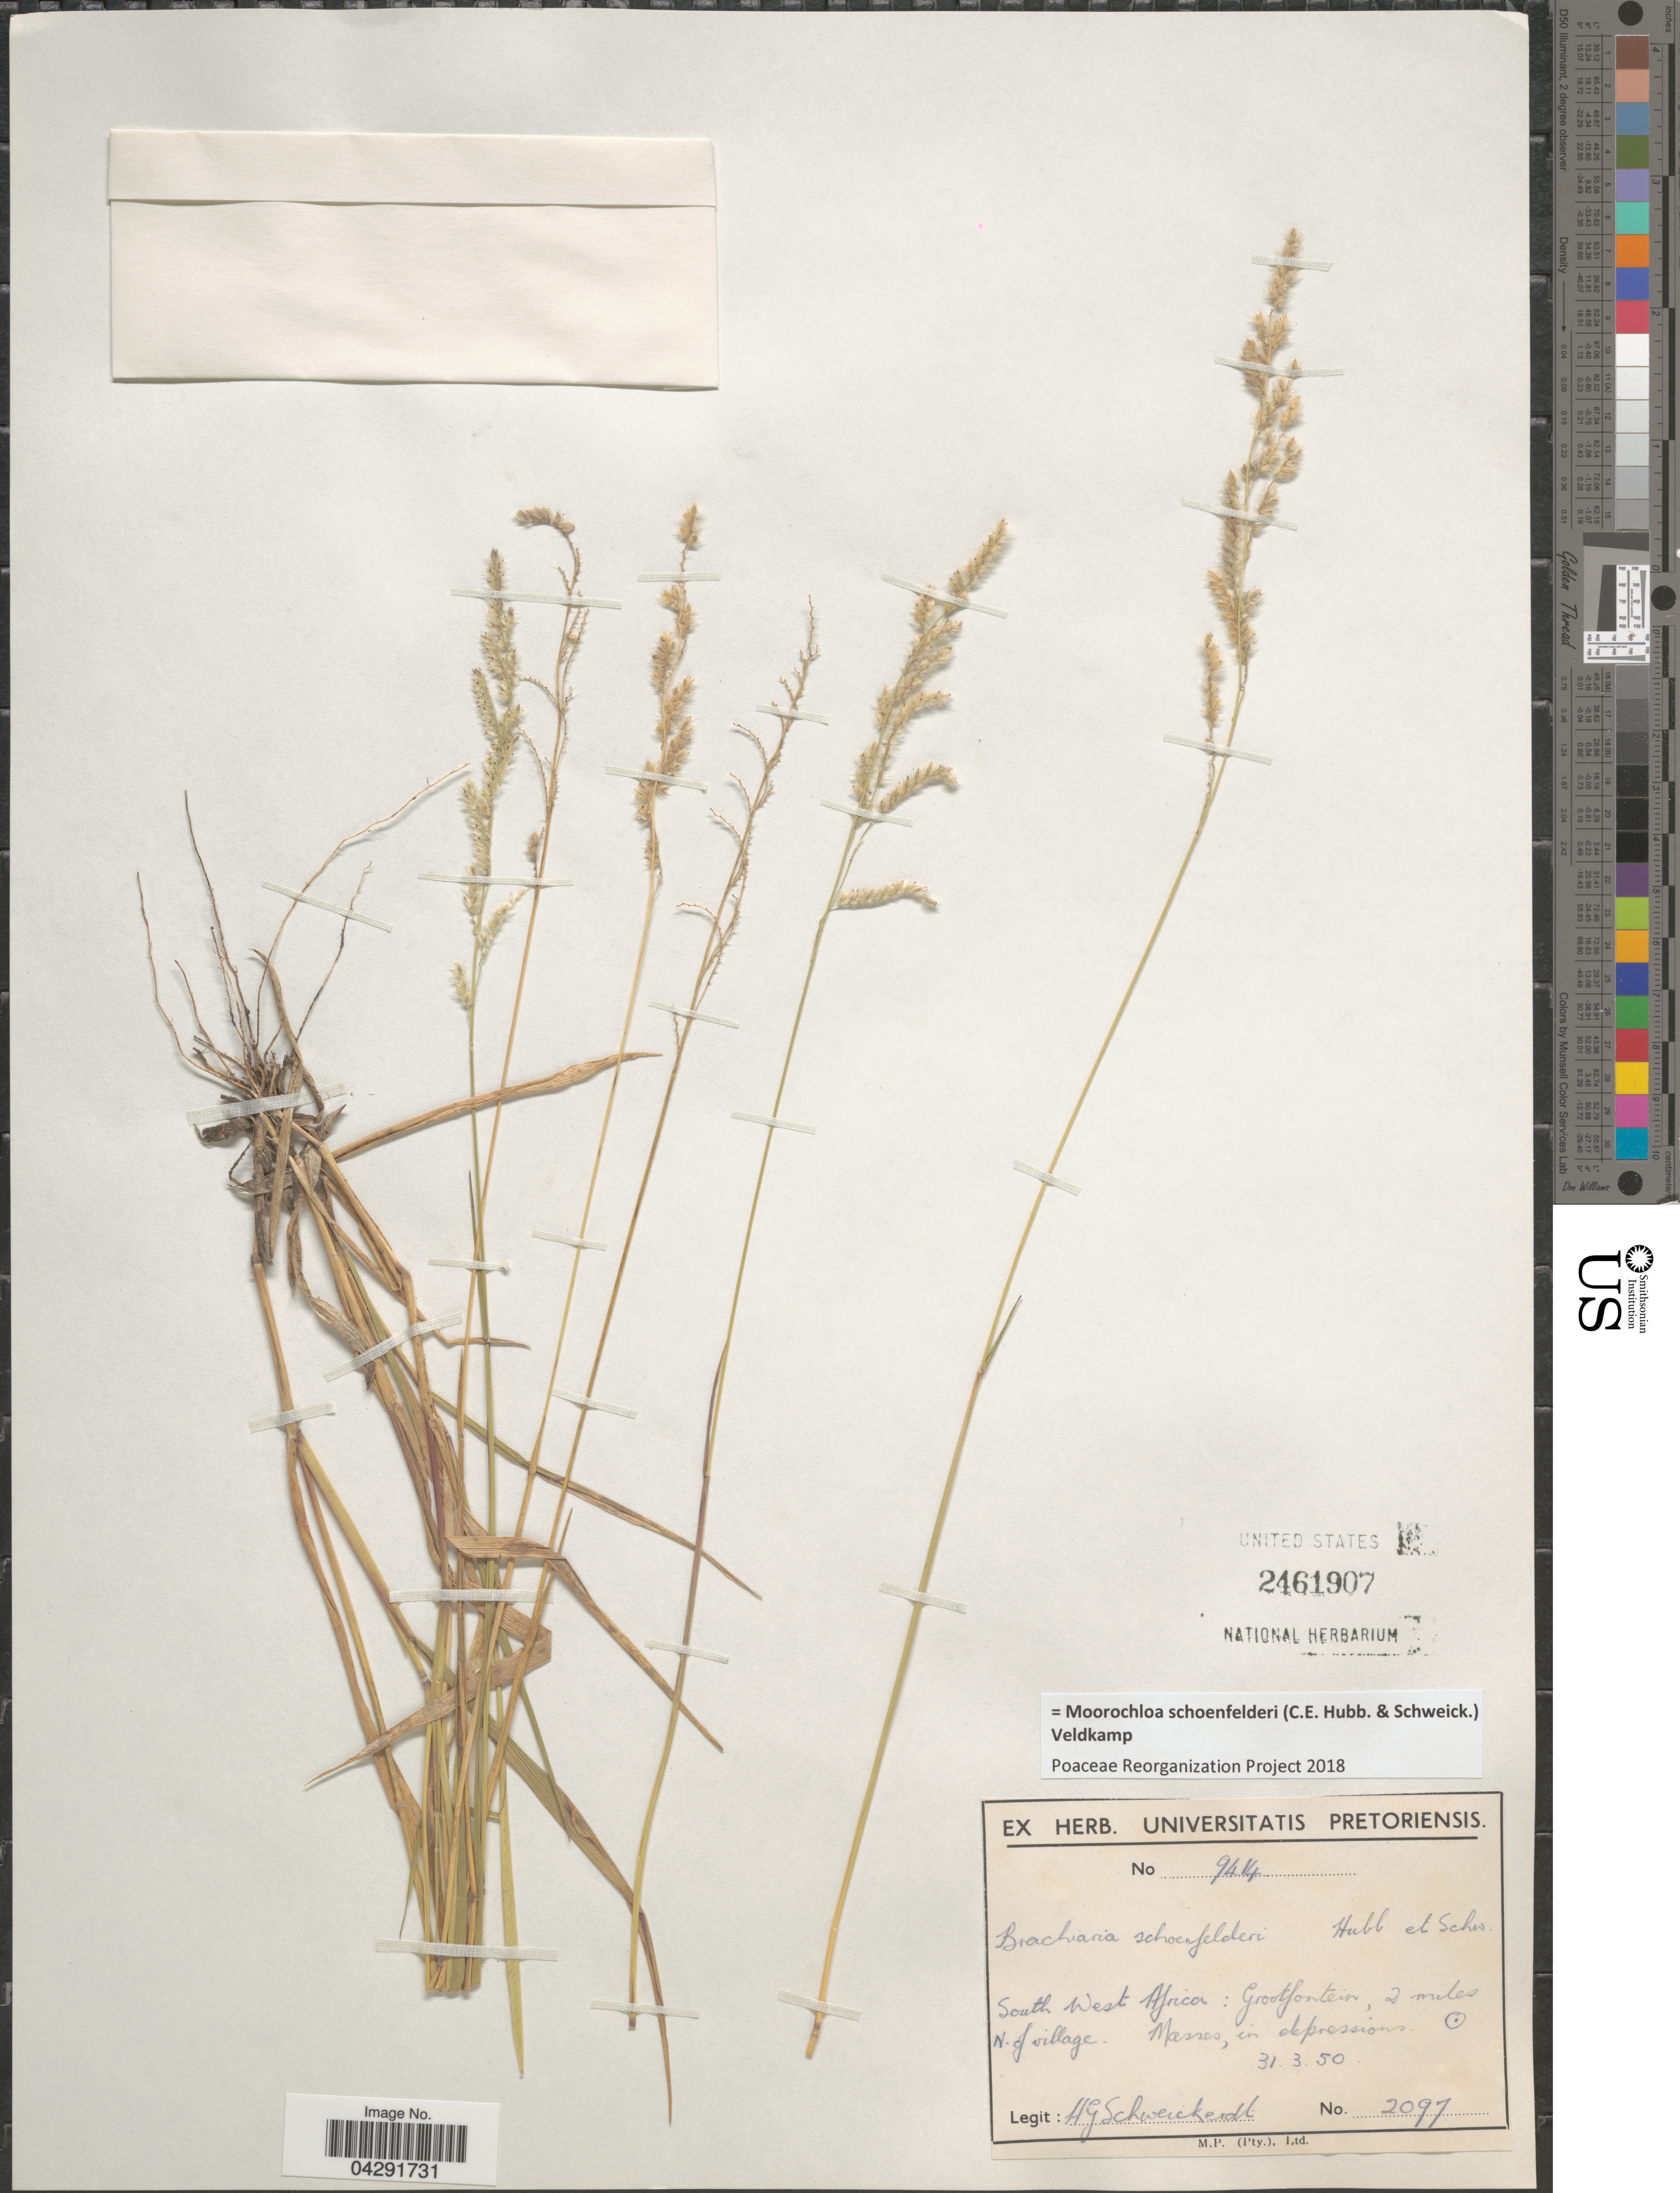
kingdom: Plantae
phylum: Tracheophyta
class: Liliopsida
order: Poales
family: Poaceae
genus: Moorochloa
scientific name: Moorochloa schoenfelderi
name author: (C. E. Hubb. & Schweick.) Veldkamp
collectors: H. Schweickerdt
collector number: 2097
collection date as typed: Transcribed d/m/y: 31/3/50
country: Namibia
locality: South West Africa: Grootfontein, 2 miles N. of village.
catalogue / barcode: US 2461907